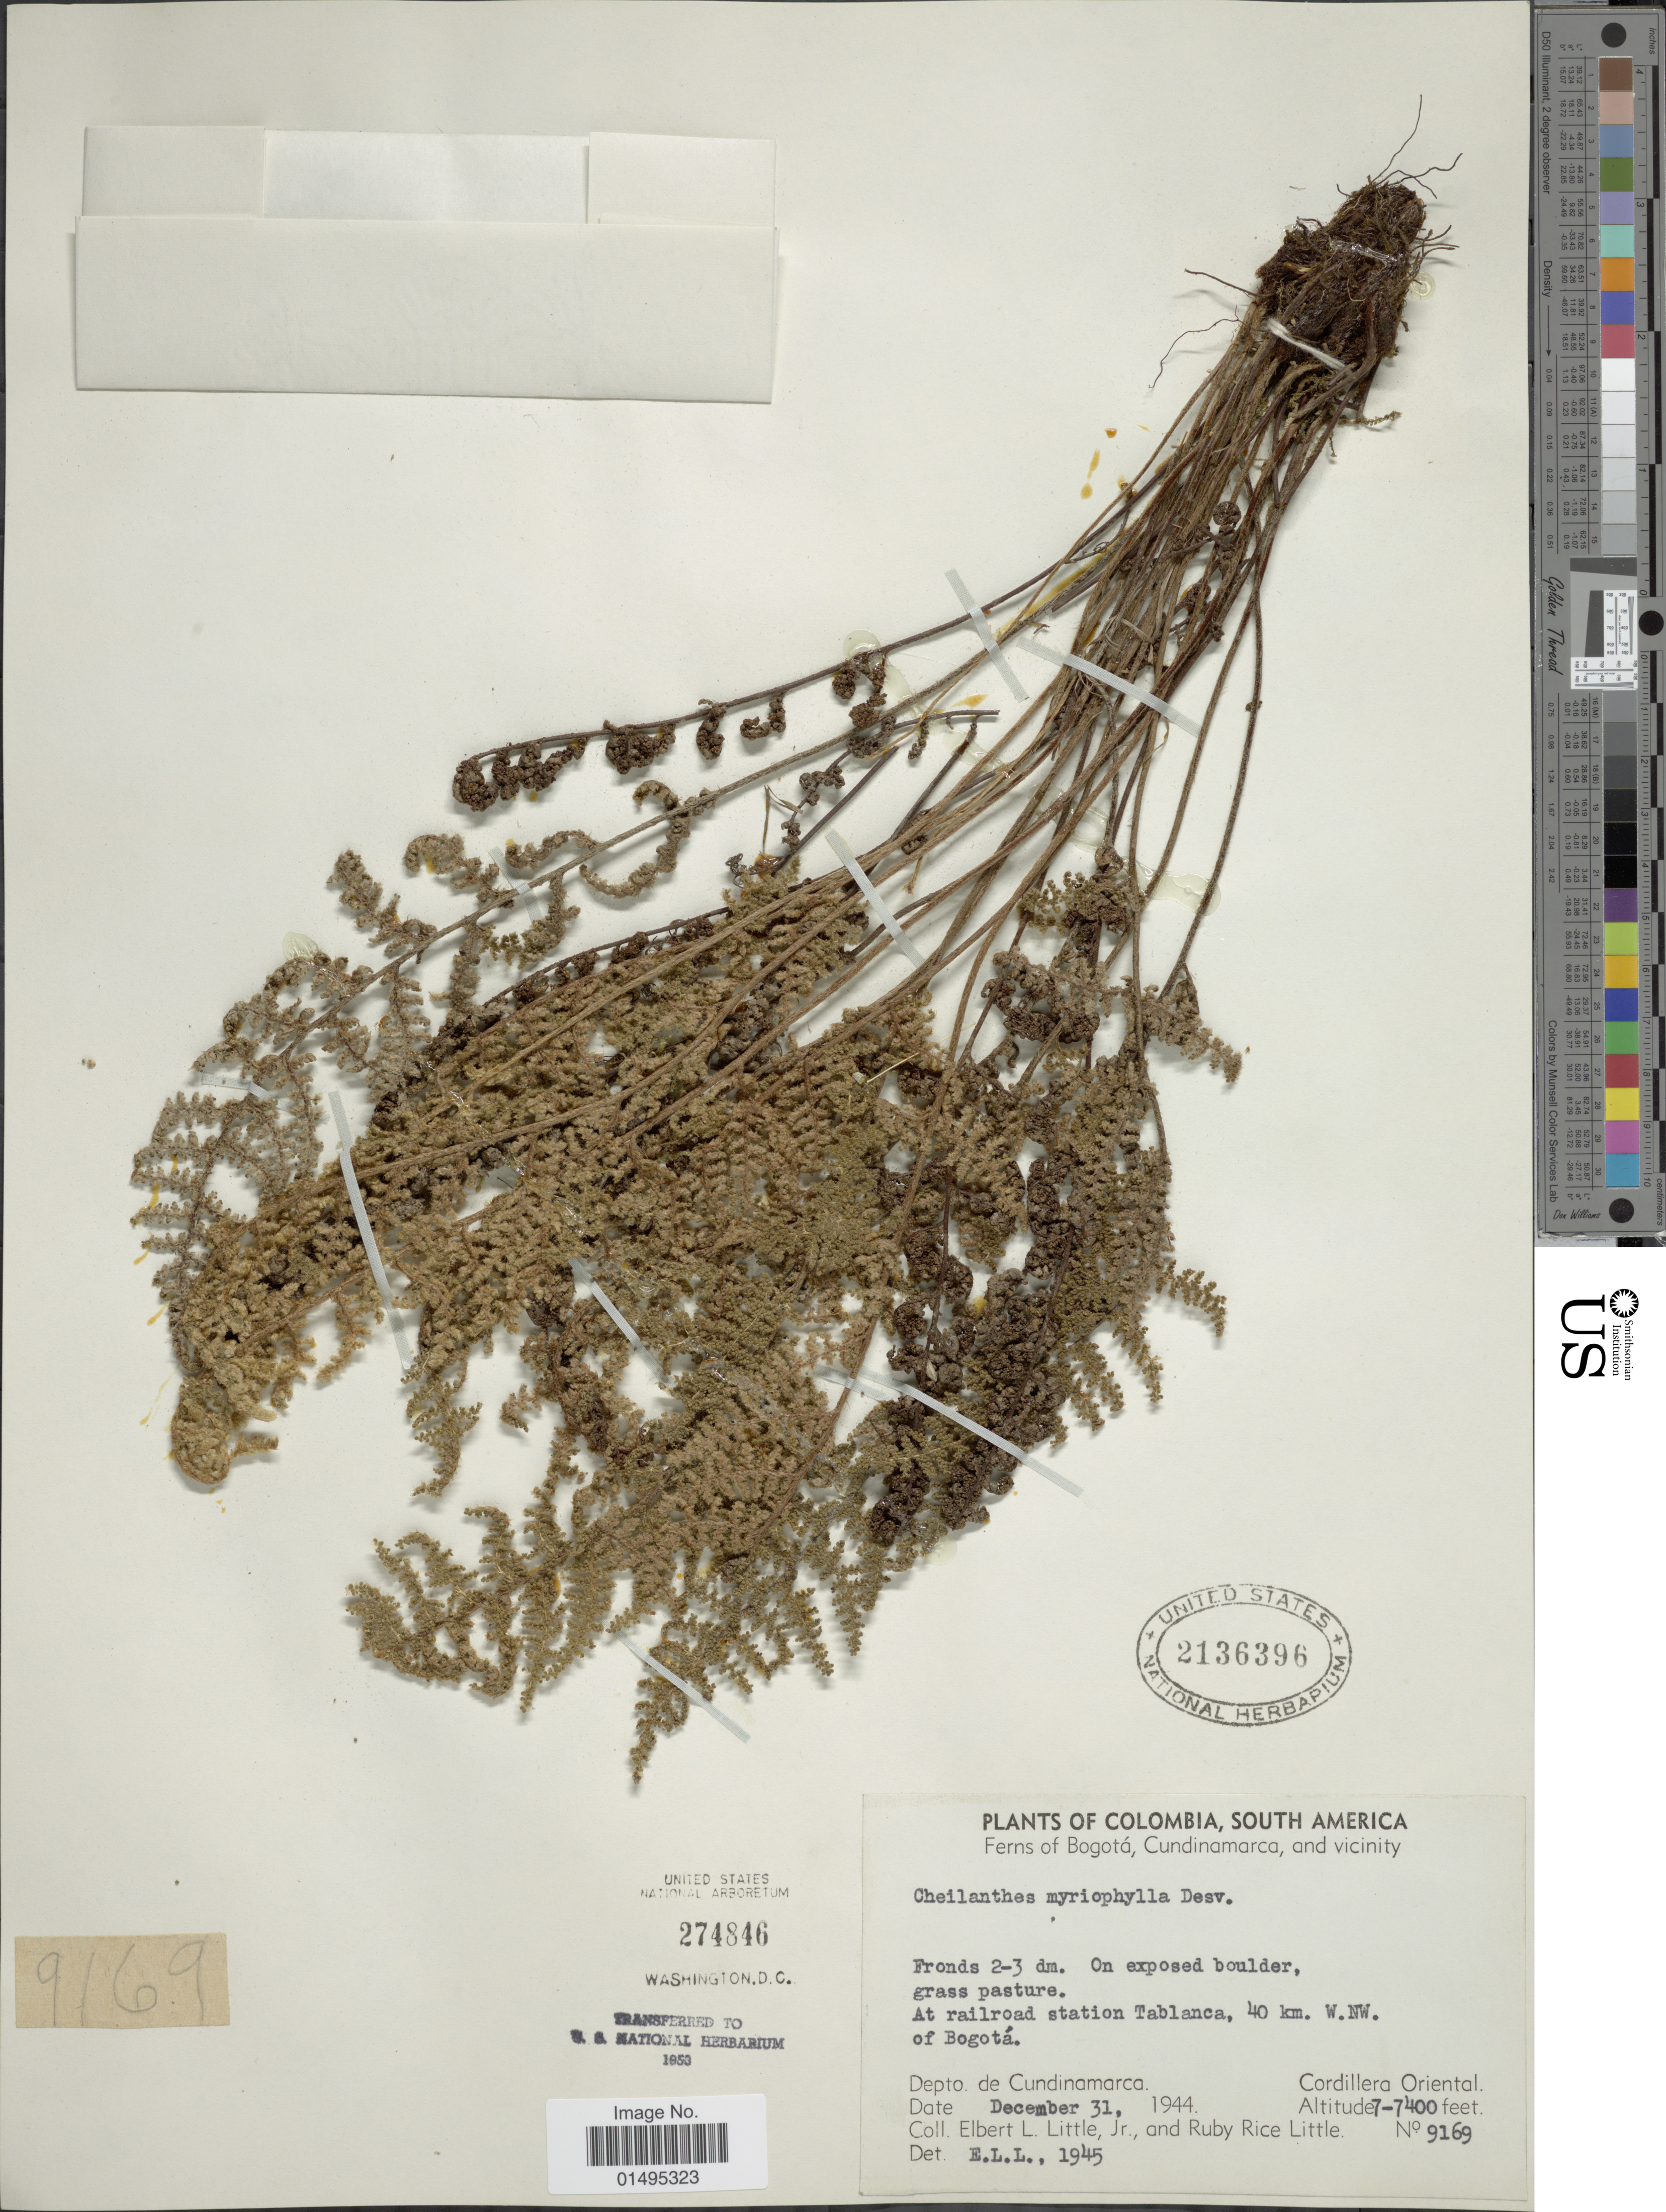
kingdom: Plantae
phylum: Tracheophyta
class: Polypodiopsida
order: Polypodiales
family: Pteridaceae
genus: Myriopteris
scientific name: Myriopteris myriophylla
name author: (Desv.) J. Sm.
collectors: E. L. Little & R. R. Little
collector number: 9169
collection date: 1944-12-31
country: Colombia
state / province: Cundinamarca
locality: Cundinamarca, and Vicinity, At railroad station Tablanca, 40 km, W. NW. of Bogota. Depto. de Cundinamarca, Cordillera Oriental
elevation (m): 2134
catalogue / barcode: US 2136396